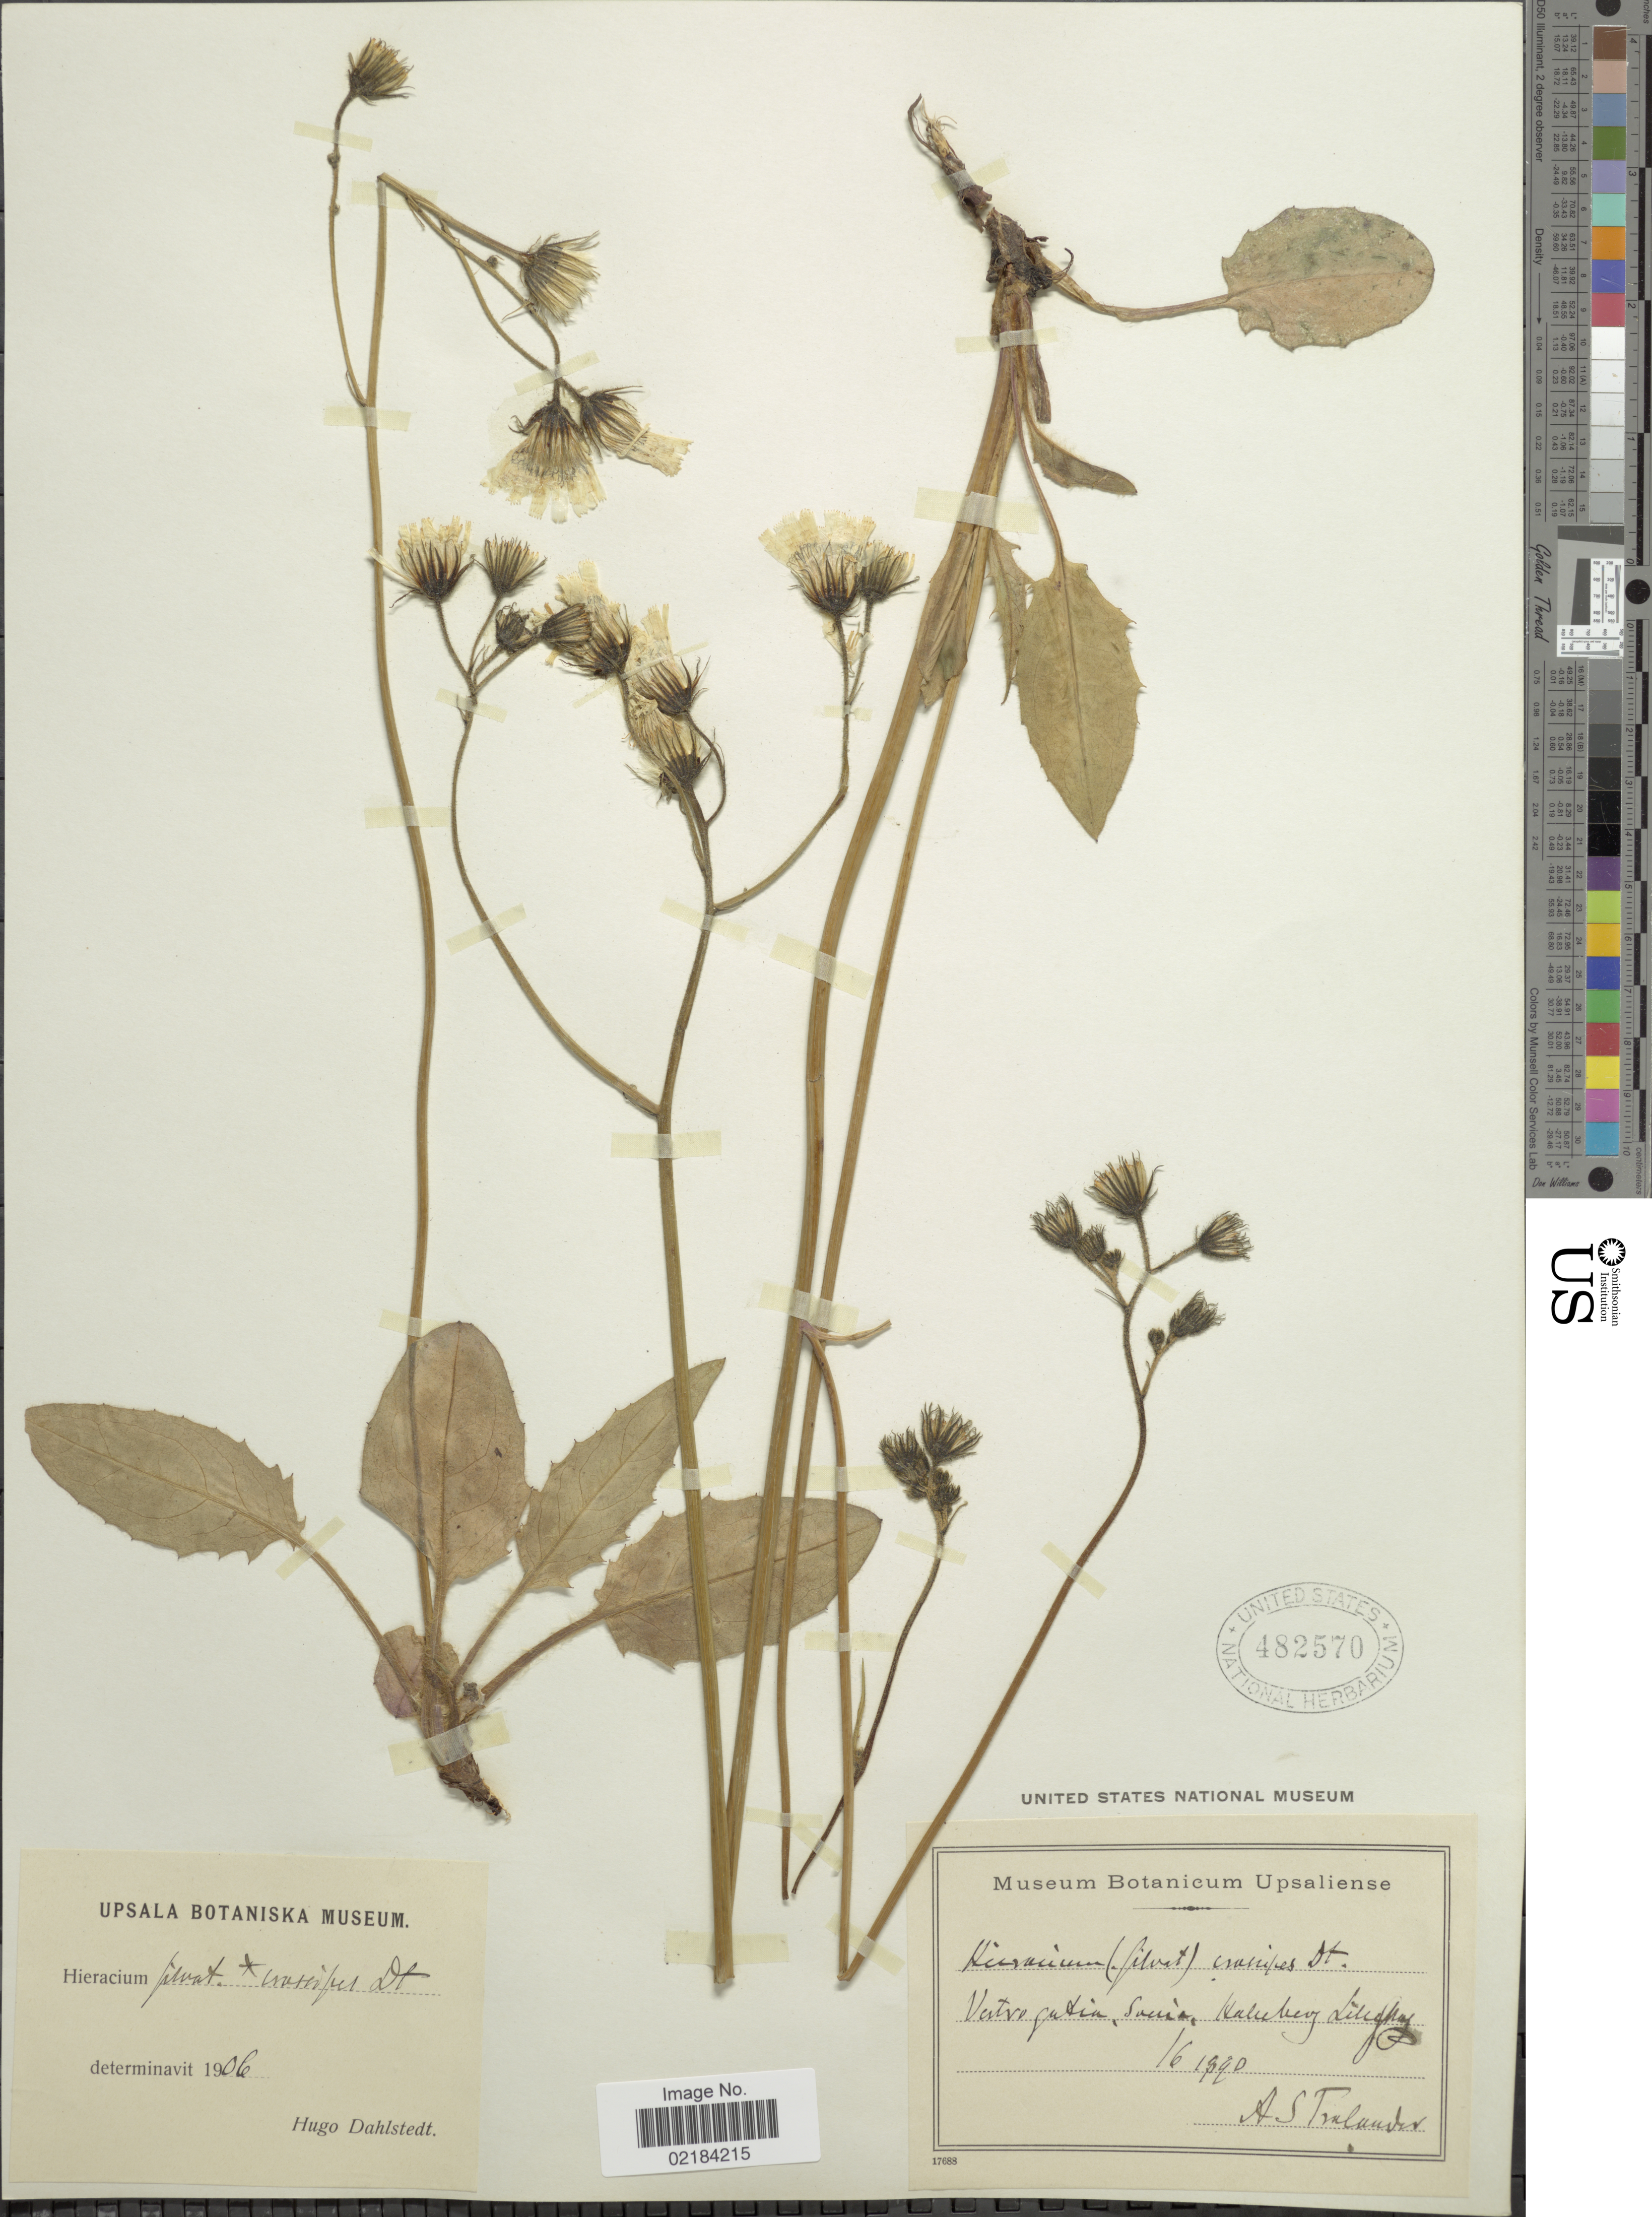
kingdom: Plantae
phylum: Tracheophyta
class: Magnoliopsida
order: Asterales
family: Asteraceae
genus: Hieracium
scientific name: Hieracium sylvaticum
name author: (L.) Gouan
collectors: A. Tralander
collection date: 1990-06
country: Sweden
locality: Vetsre gutia, Ha[illegible text]berg [illegible text]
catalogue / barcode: US 482570